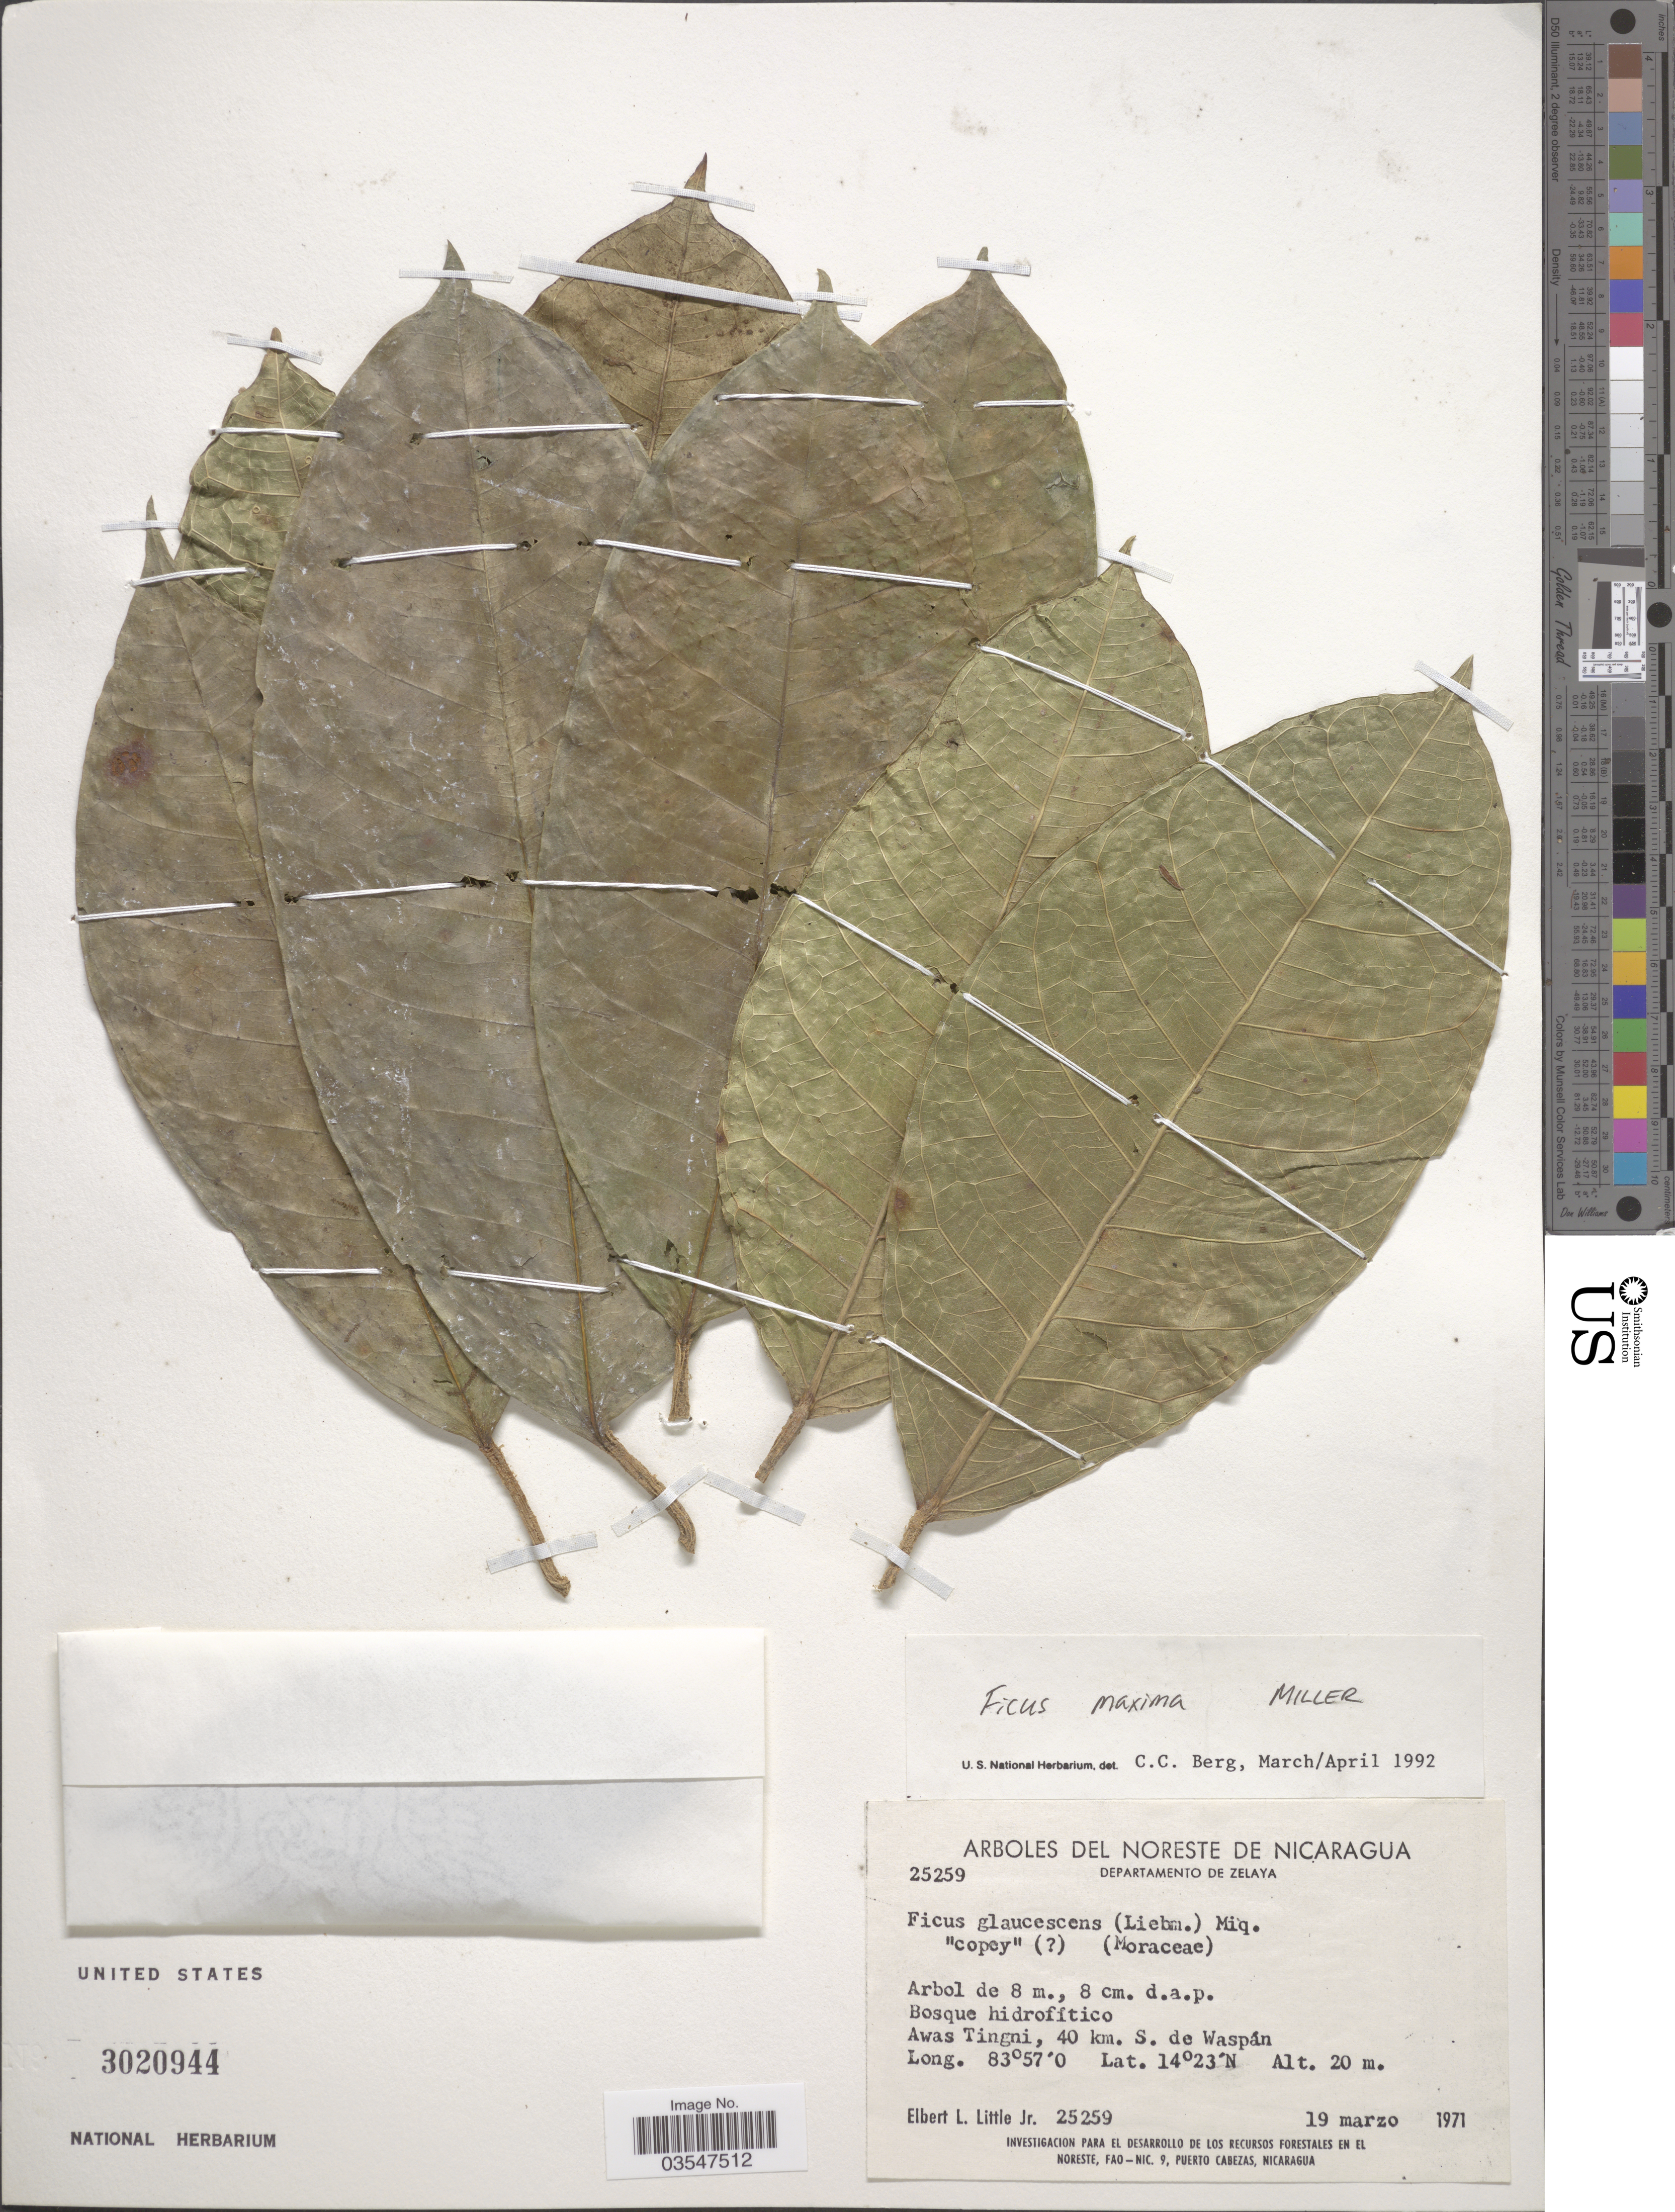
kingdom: Plantae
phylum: Tracheophyta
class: Magnoliopsida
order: Rosales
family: Moraceae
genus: Ficus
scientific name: Ficus maxima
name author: Mill.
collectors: E. L. Little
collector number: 25259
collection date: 1971-03-19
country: Nicaragua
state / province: Atlántico Norte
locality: Noreste de Nicaragua. Departamento de Zelaya. Awas Tingni, 40 km. S. de Waspán.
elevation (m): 20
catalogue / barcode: US 3020944